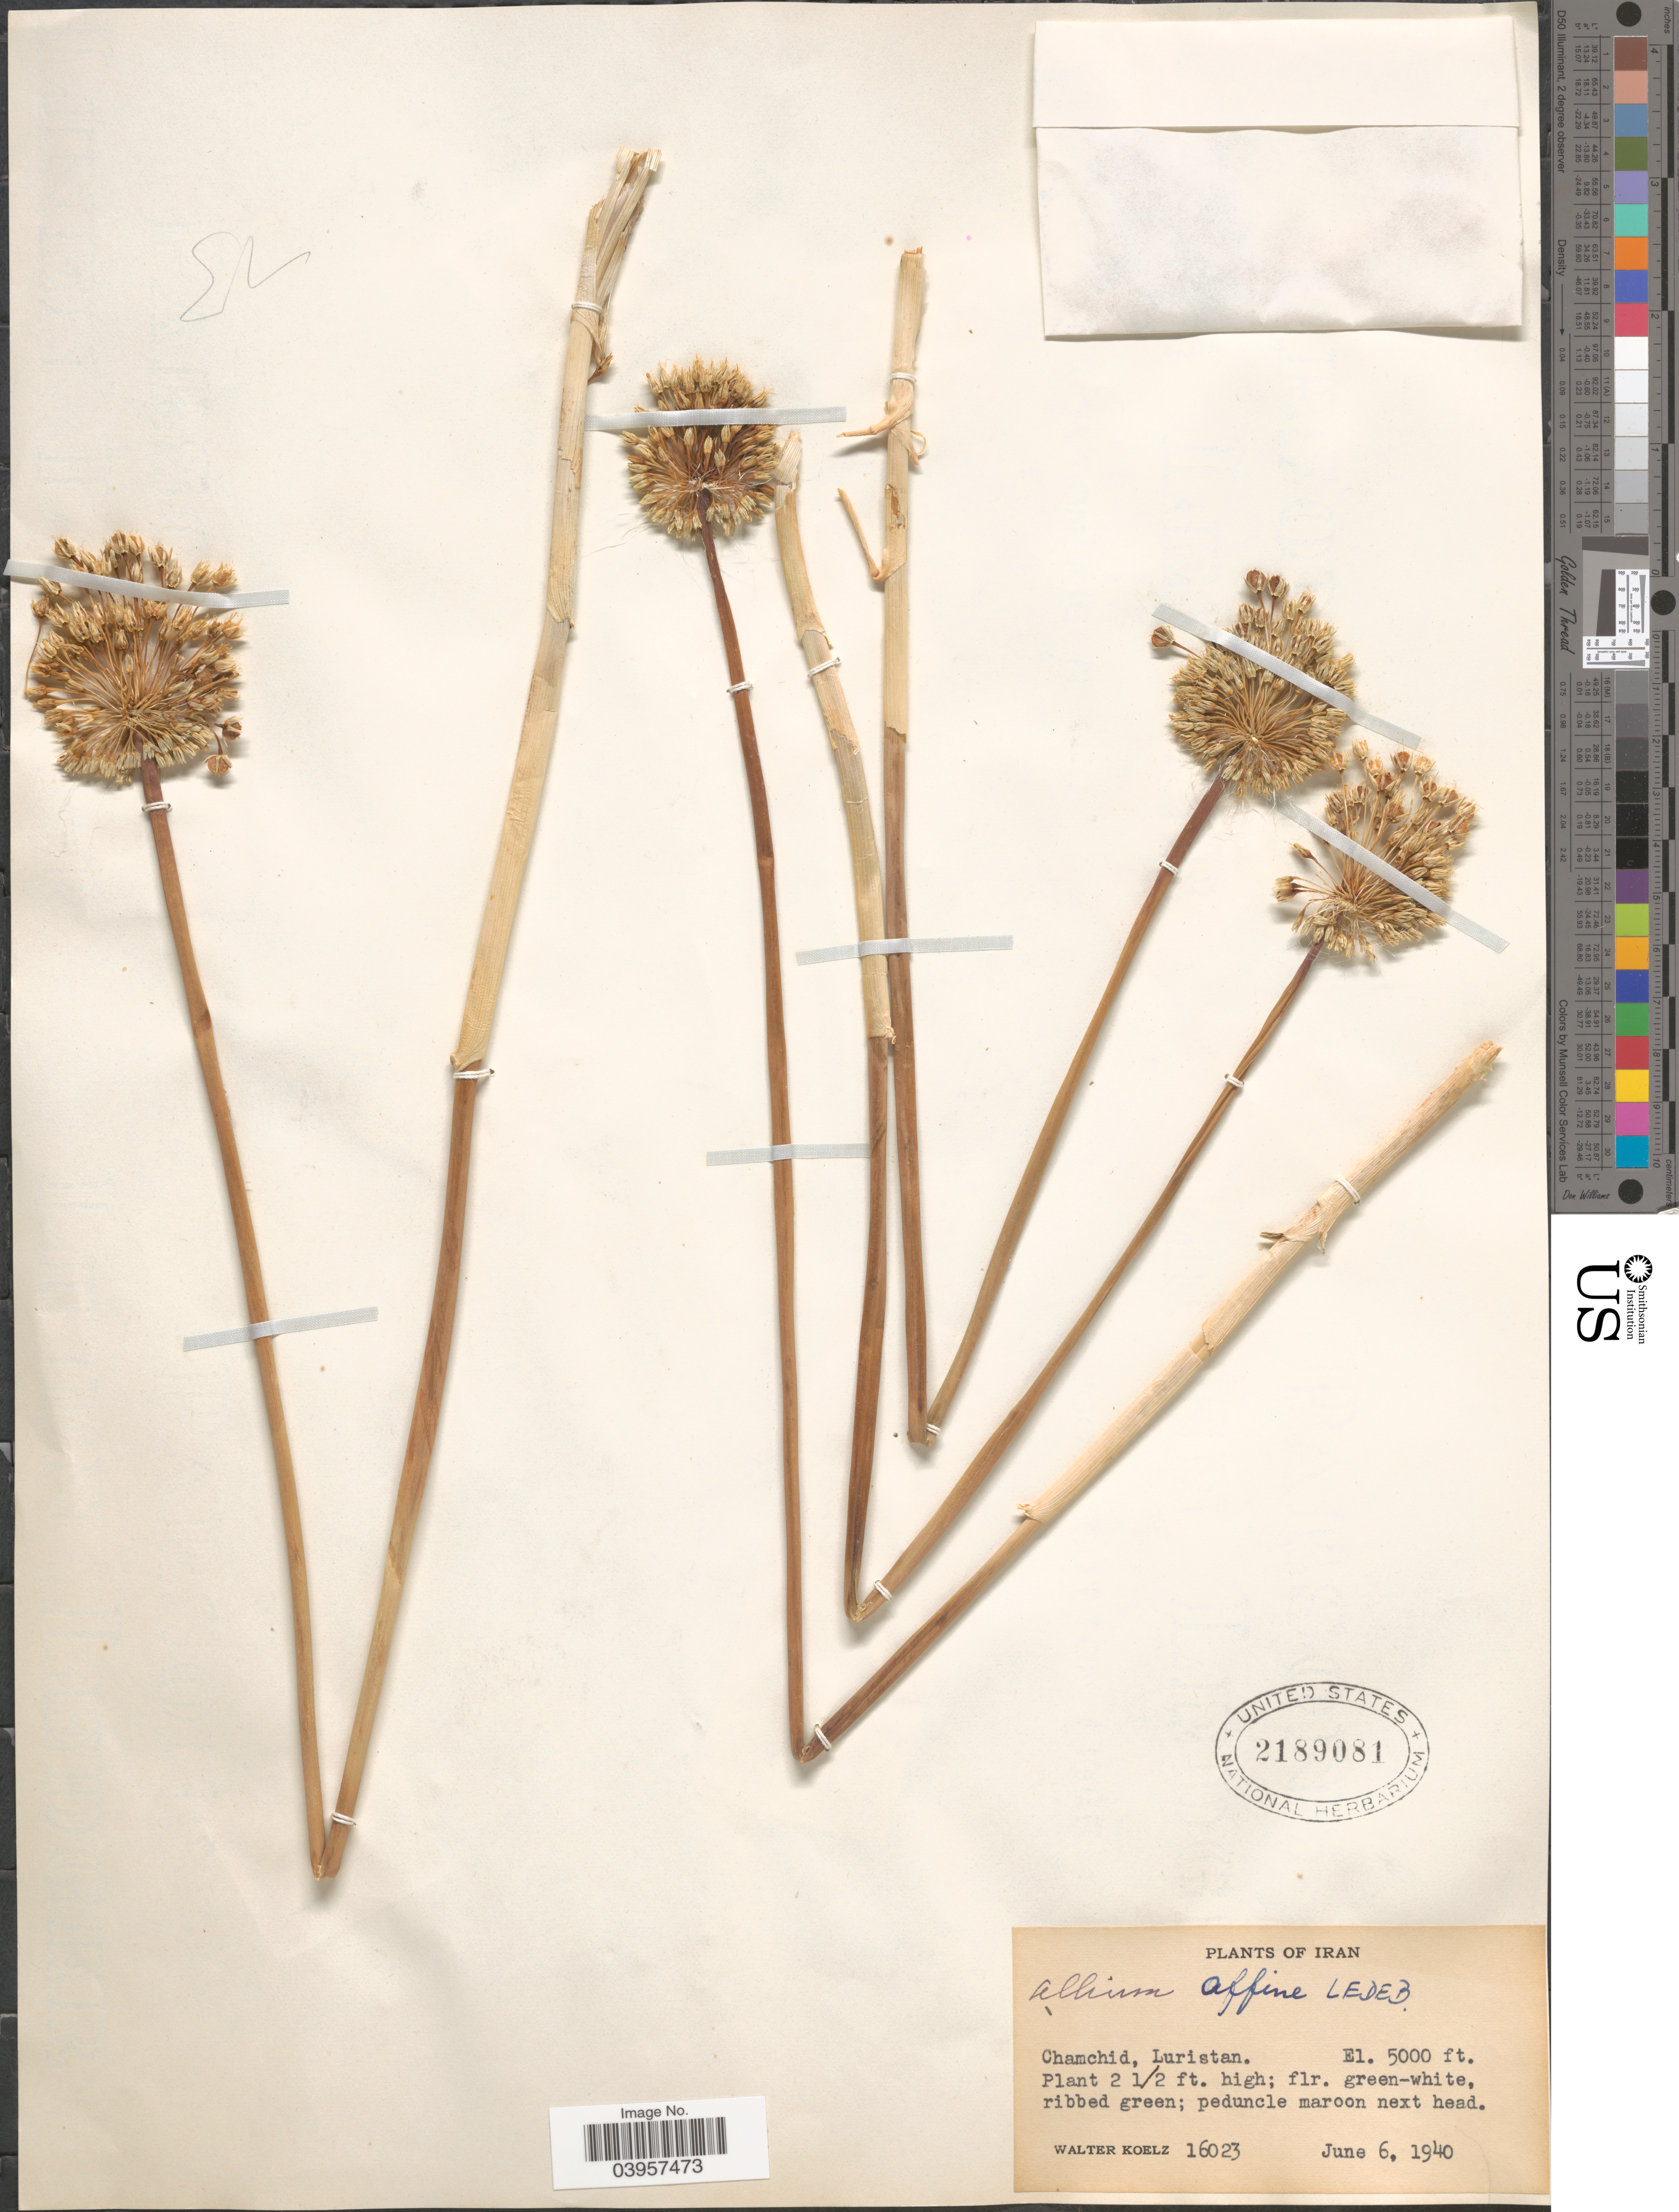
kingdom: Plantae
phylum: Tracheophyta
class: Liliopsida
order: Asparagales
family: Amaryllidaceae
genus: Allium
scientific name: Allium affine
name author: Ledeb.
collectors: W. N. Koelz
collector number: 16023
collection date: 1940-06-06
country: Iran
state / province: Lorestan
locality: Chamchid, Luristan.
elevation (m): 1524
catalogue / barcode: US 2189081